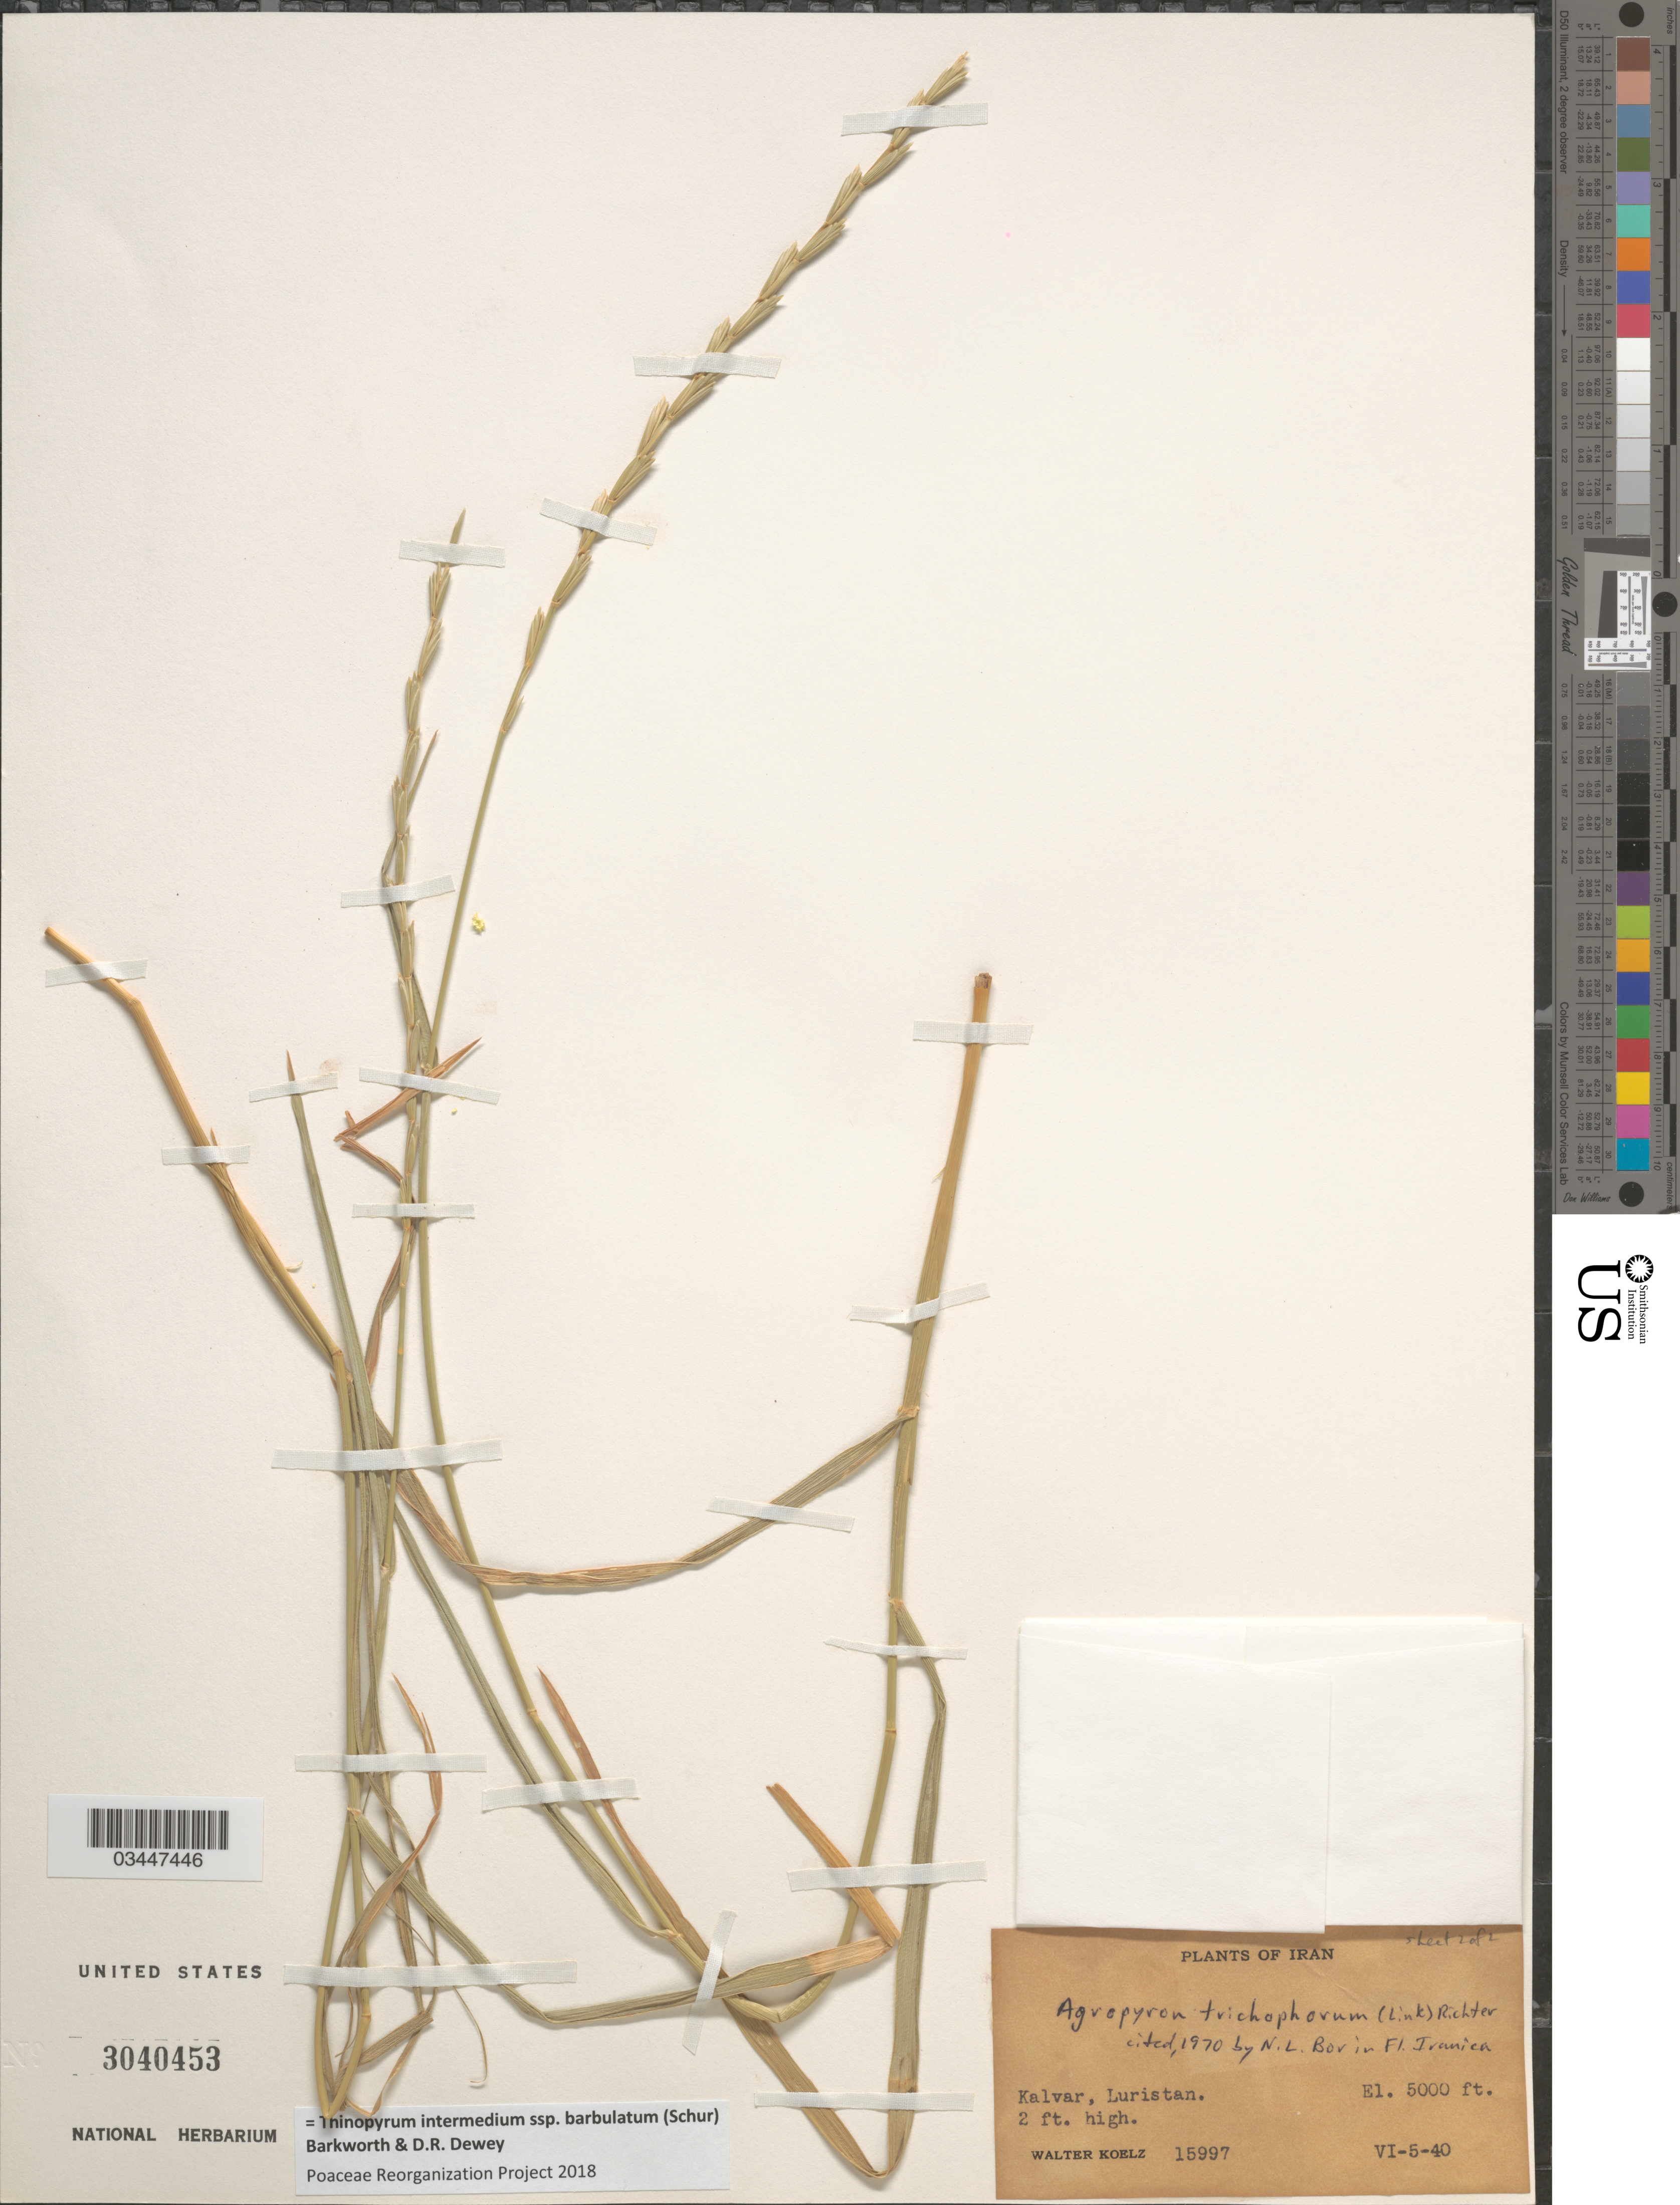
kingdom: Plantae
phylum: Tracheophyta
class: Liliopsida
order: Poales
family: Poaceae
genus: Thinopyrum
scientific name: Thinopyrum intermedium subsp. barbulatum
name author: (Schur) Barkworth & Dewey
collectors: W. N. Koelz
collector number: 15997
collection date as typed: Transcribed d/m/y: 5/6/40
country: Iran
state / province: Lorestan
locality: Durud, Luristan.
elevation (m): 1524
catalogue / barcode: US 3040453